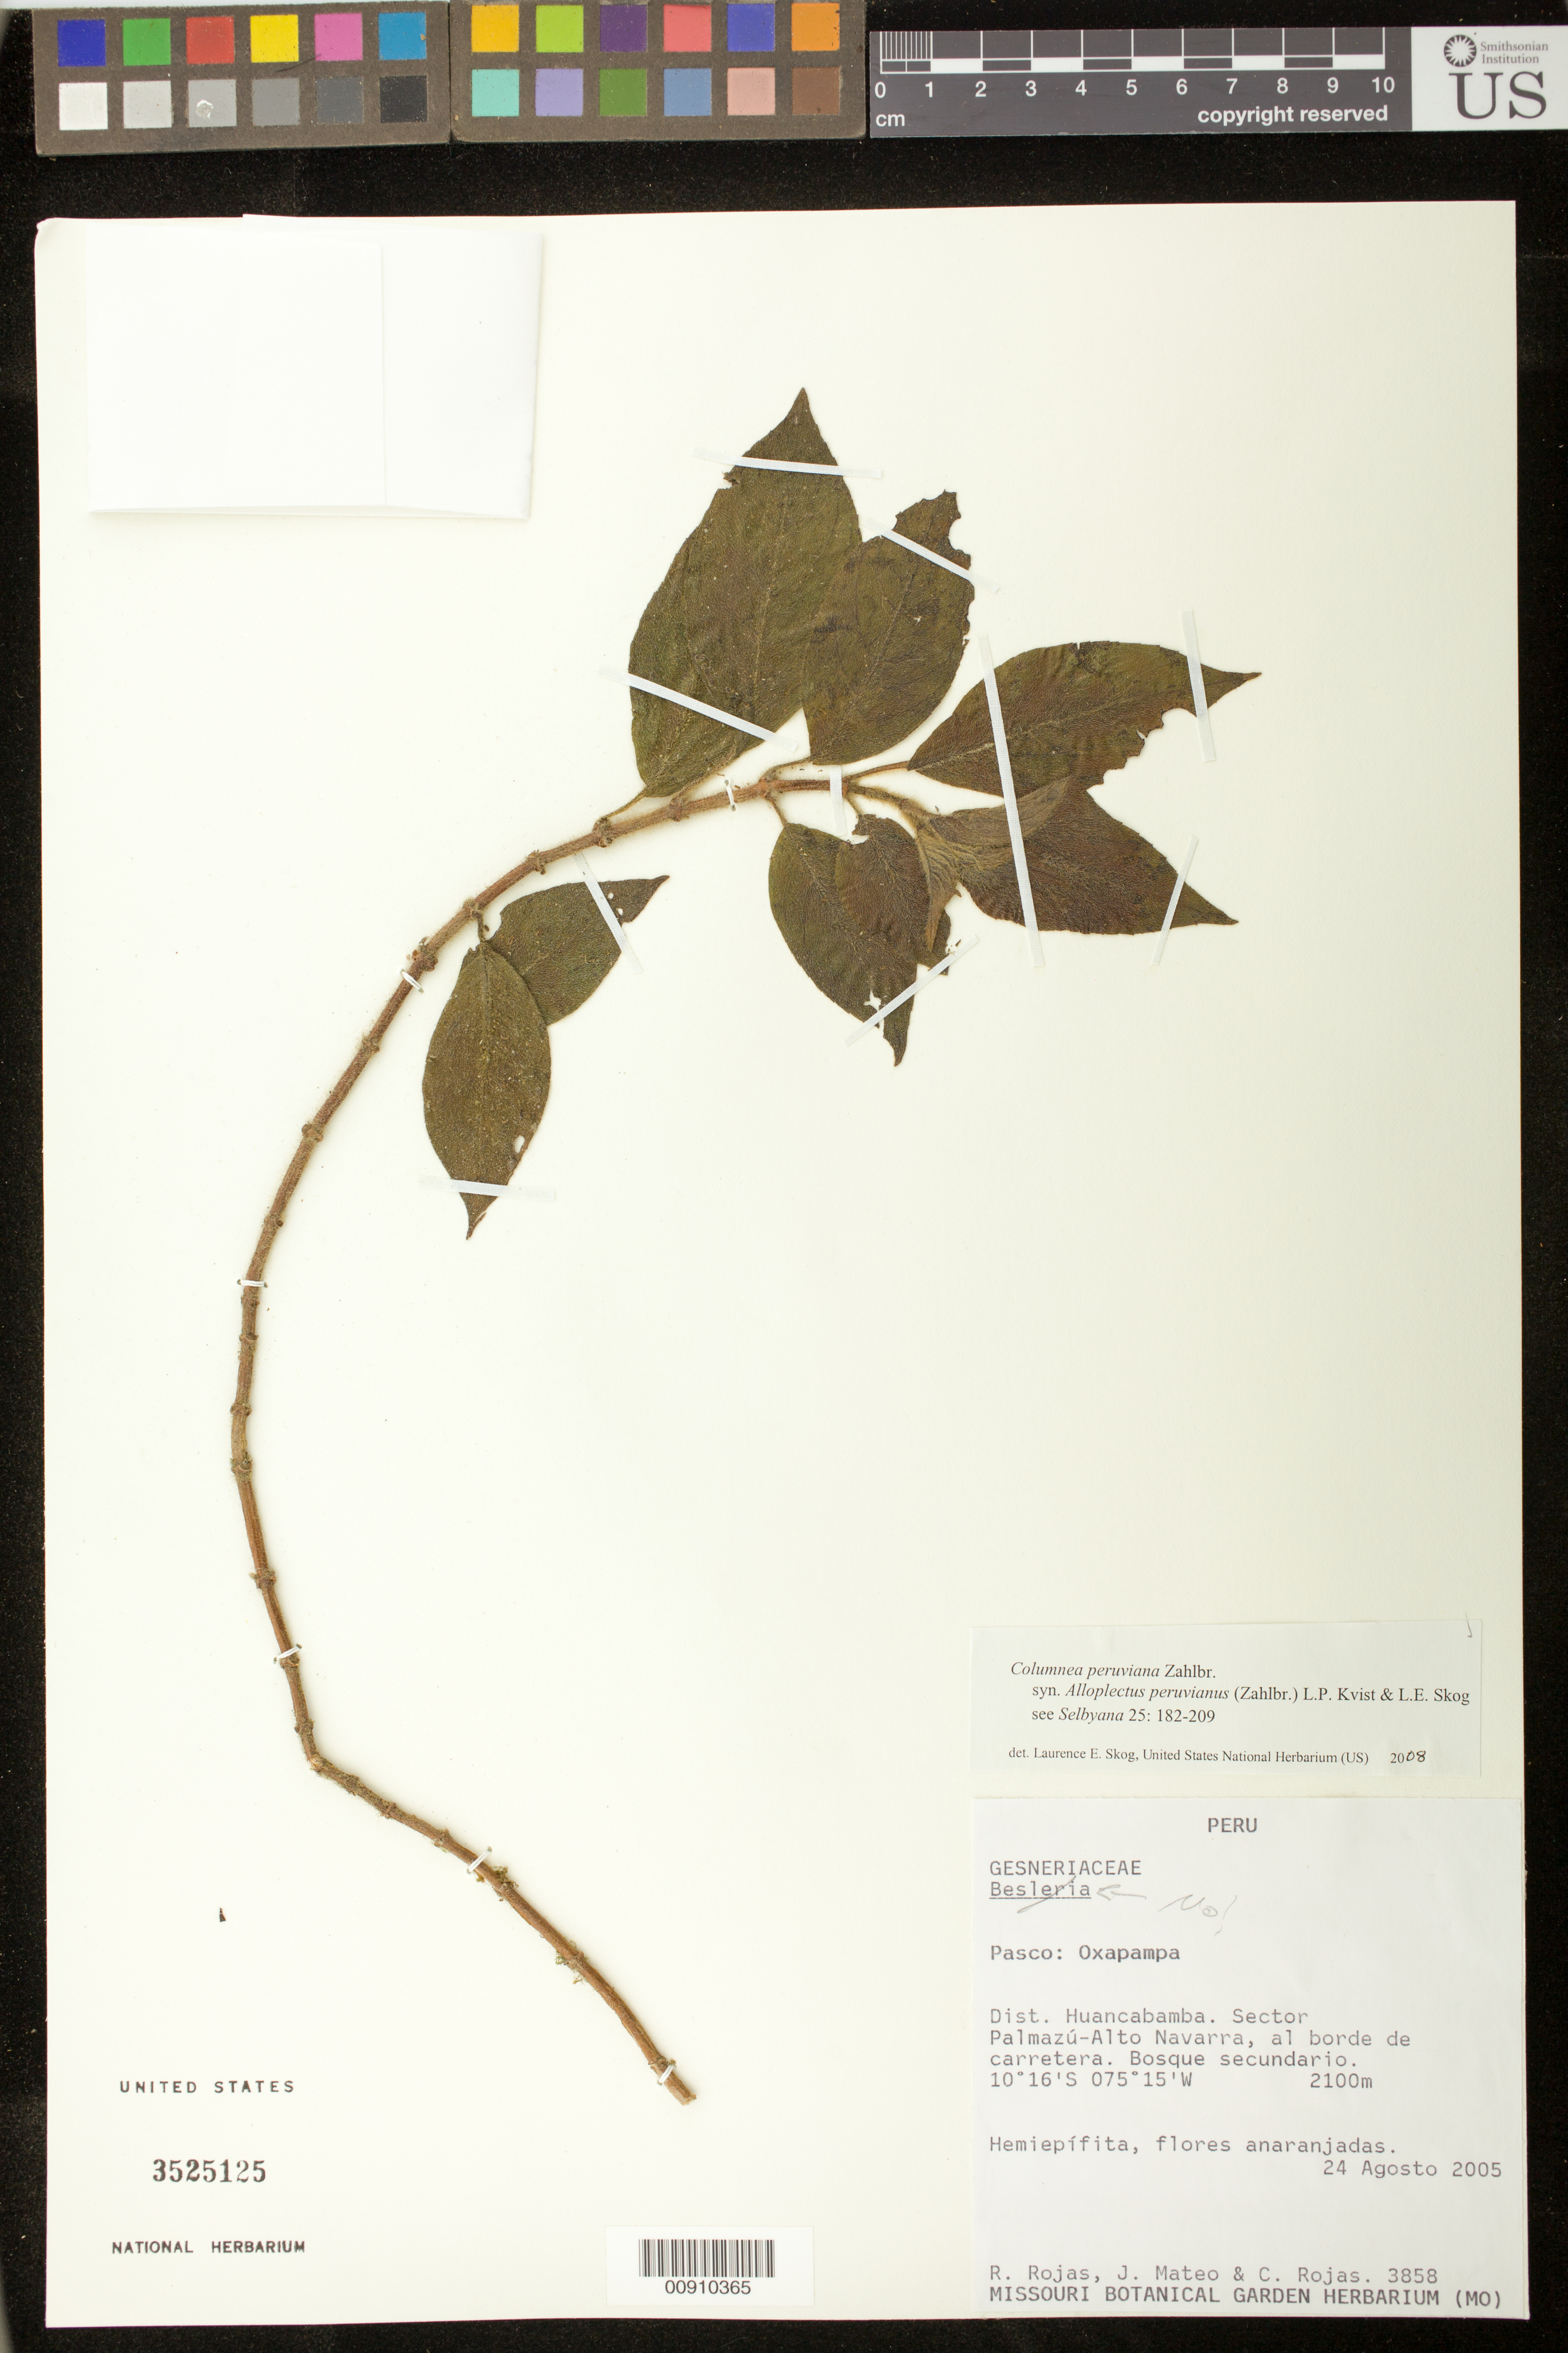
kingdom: Plantae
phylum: Tracheophyta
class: Magnoliopsida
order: Lamiales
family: Gesneriaceae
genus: Columnea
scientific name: Columnea peruviana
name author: Zahlbr.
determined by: Skog, Laurence E.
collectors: R. Rojas, J. Mateo & C. Rojas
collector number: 3858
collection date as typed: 24 Aug 2005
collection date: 2005-08-24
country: Peru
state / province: Pasco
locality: Pasco: Oxapampa. Dist. Huancabamba. Sector Palmazú-Alto Navarra, al borde de carretera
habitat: Bosque secundario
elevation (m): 2100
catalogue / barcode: US 3525125